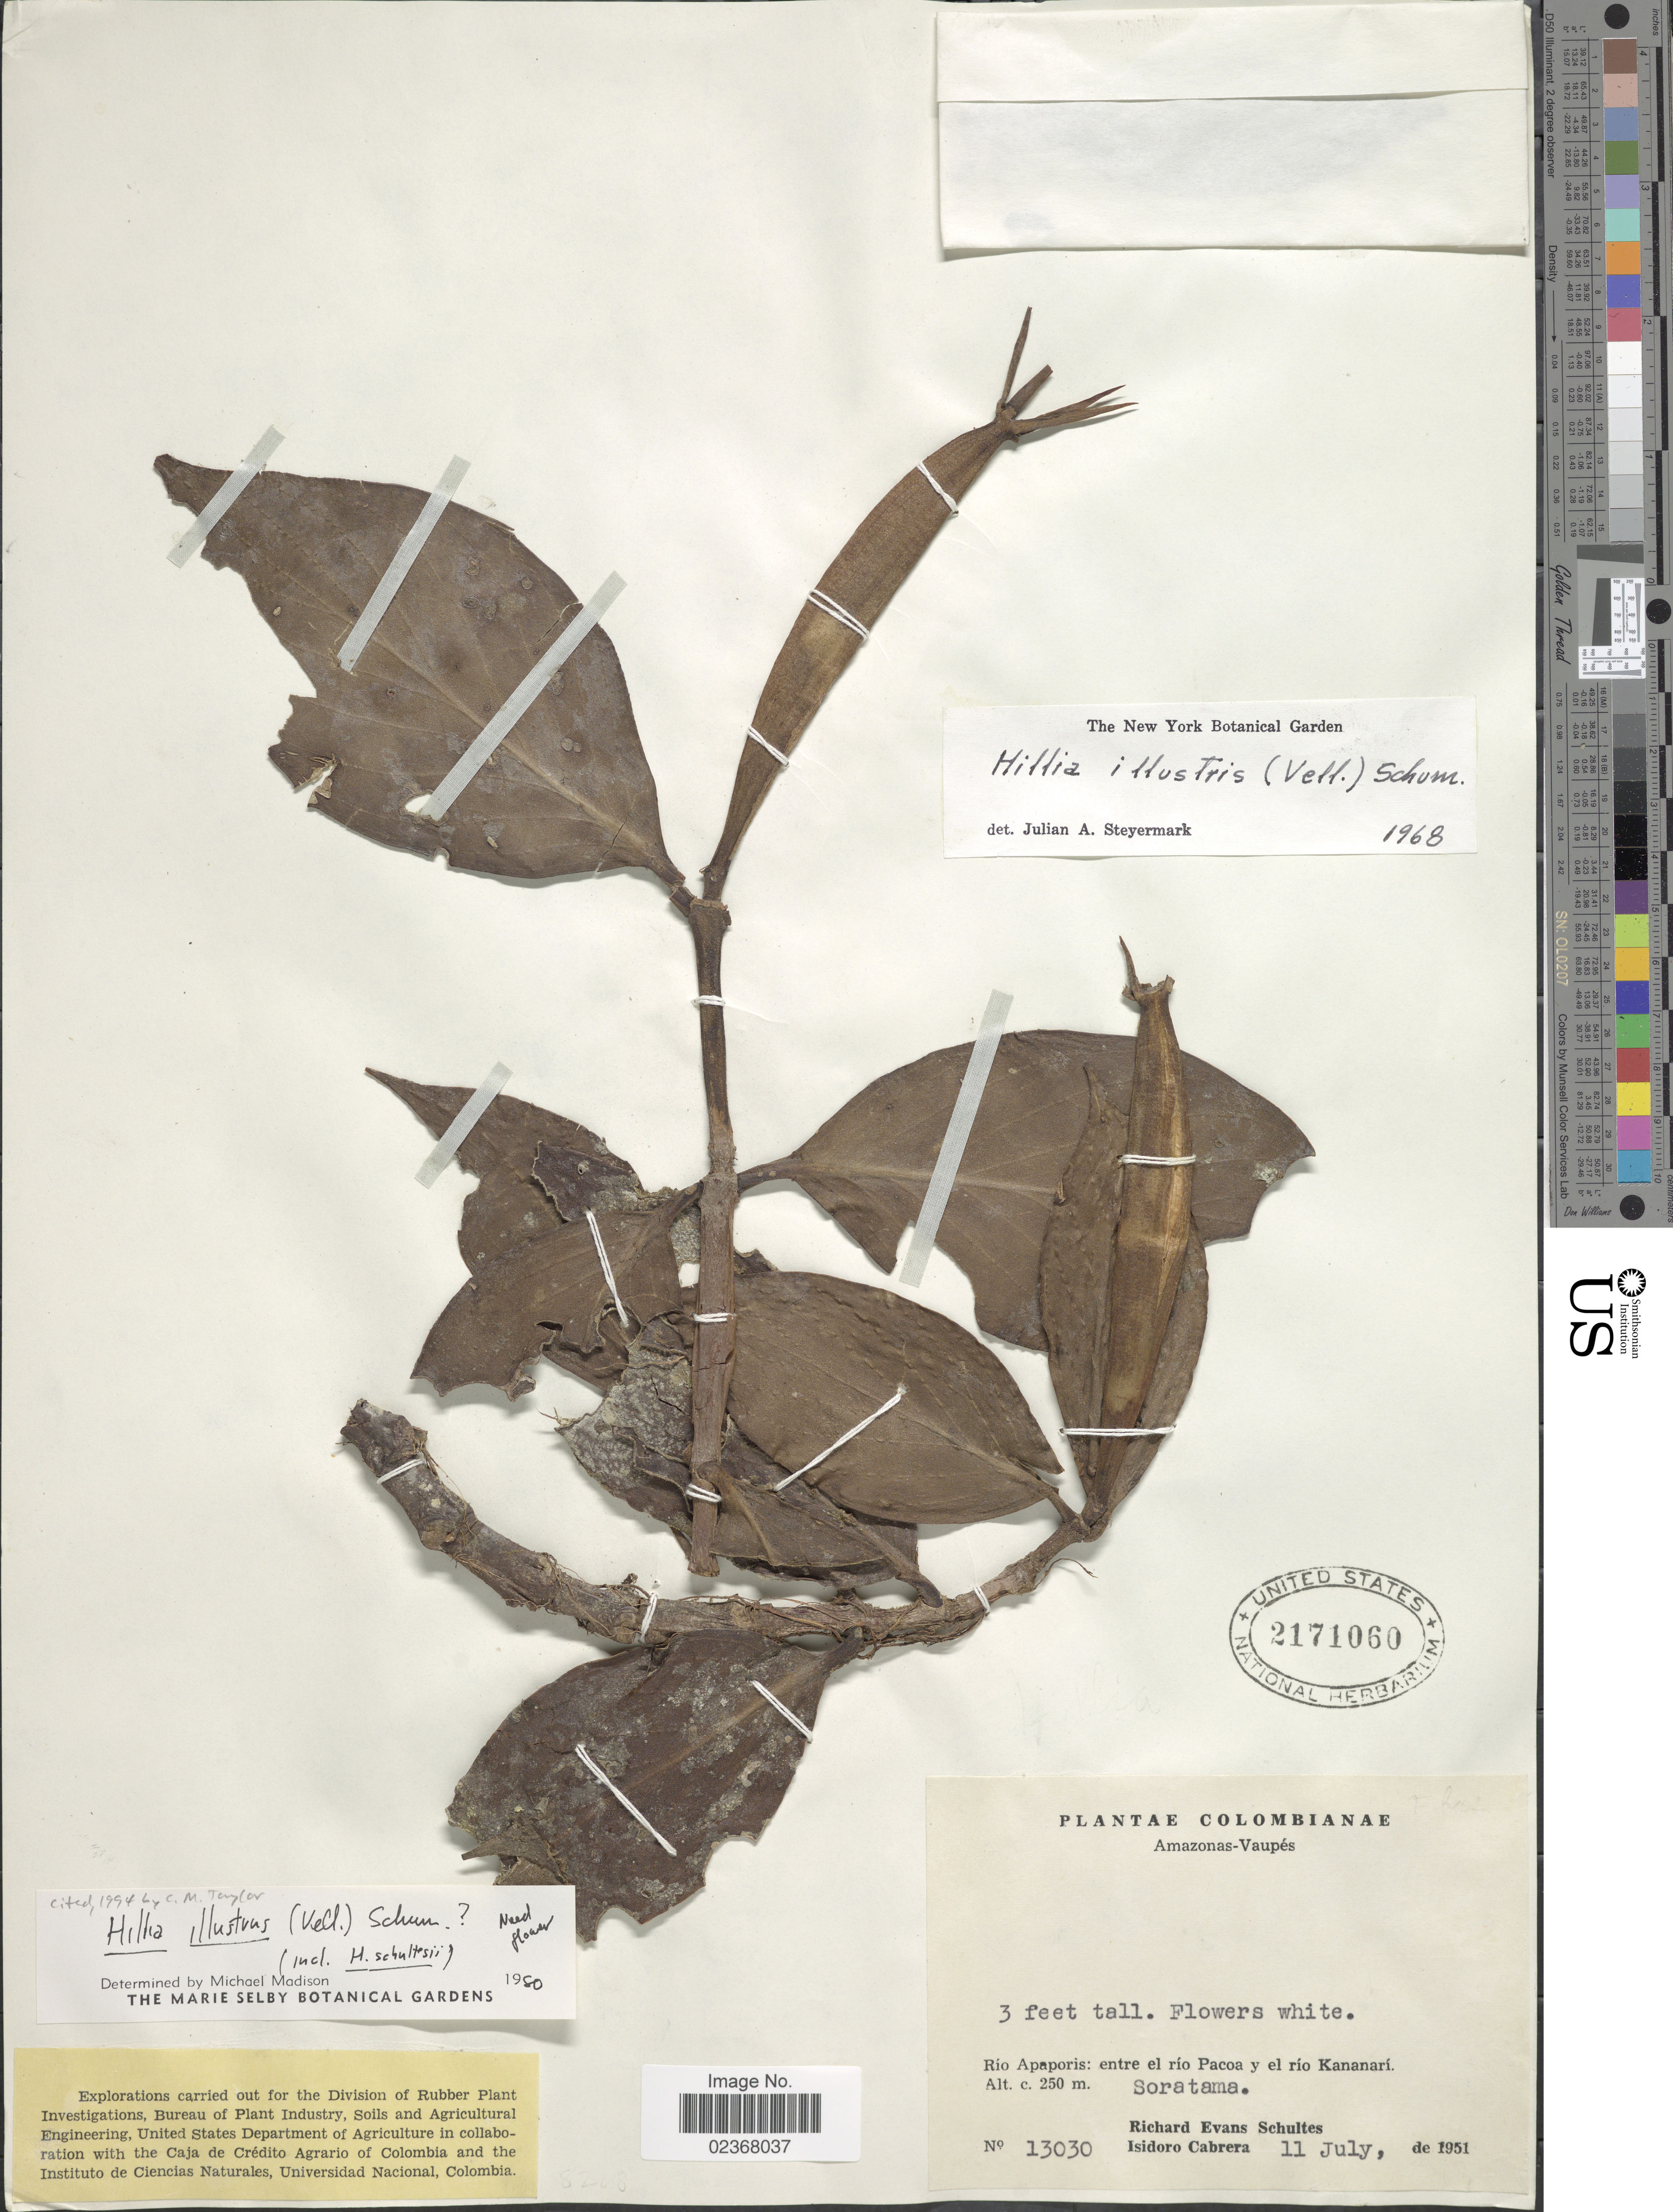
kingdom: Plantae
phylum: Tracheophyta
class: Magnoliopsida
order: Gentianales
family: Rubiaceae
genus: Hillia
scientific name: Hillia illustris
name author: (Vell.) K. Schum.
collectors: R. E. Schultes & I. Cabrera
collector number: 13030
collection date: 1951-07-11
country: Colombia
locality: Amazonas-Vaupes, Rio Apaporis: entre el rio Pacoa y el rio Kananari, Soratama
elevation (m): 250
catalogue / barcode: US 2171060